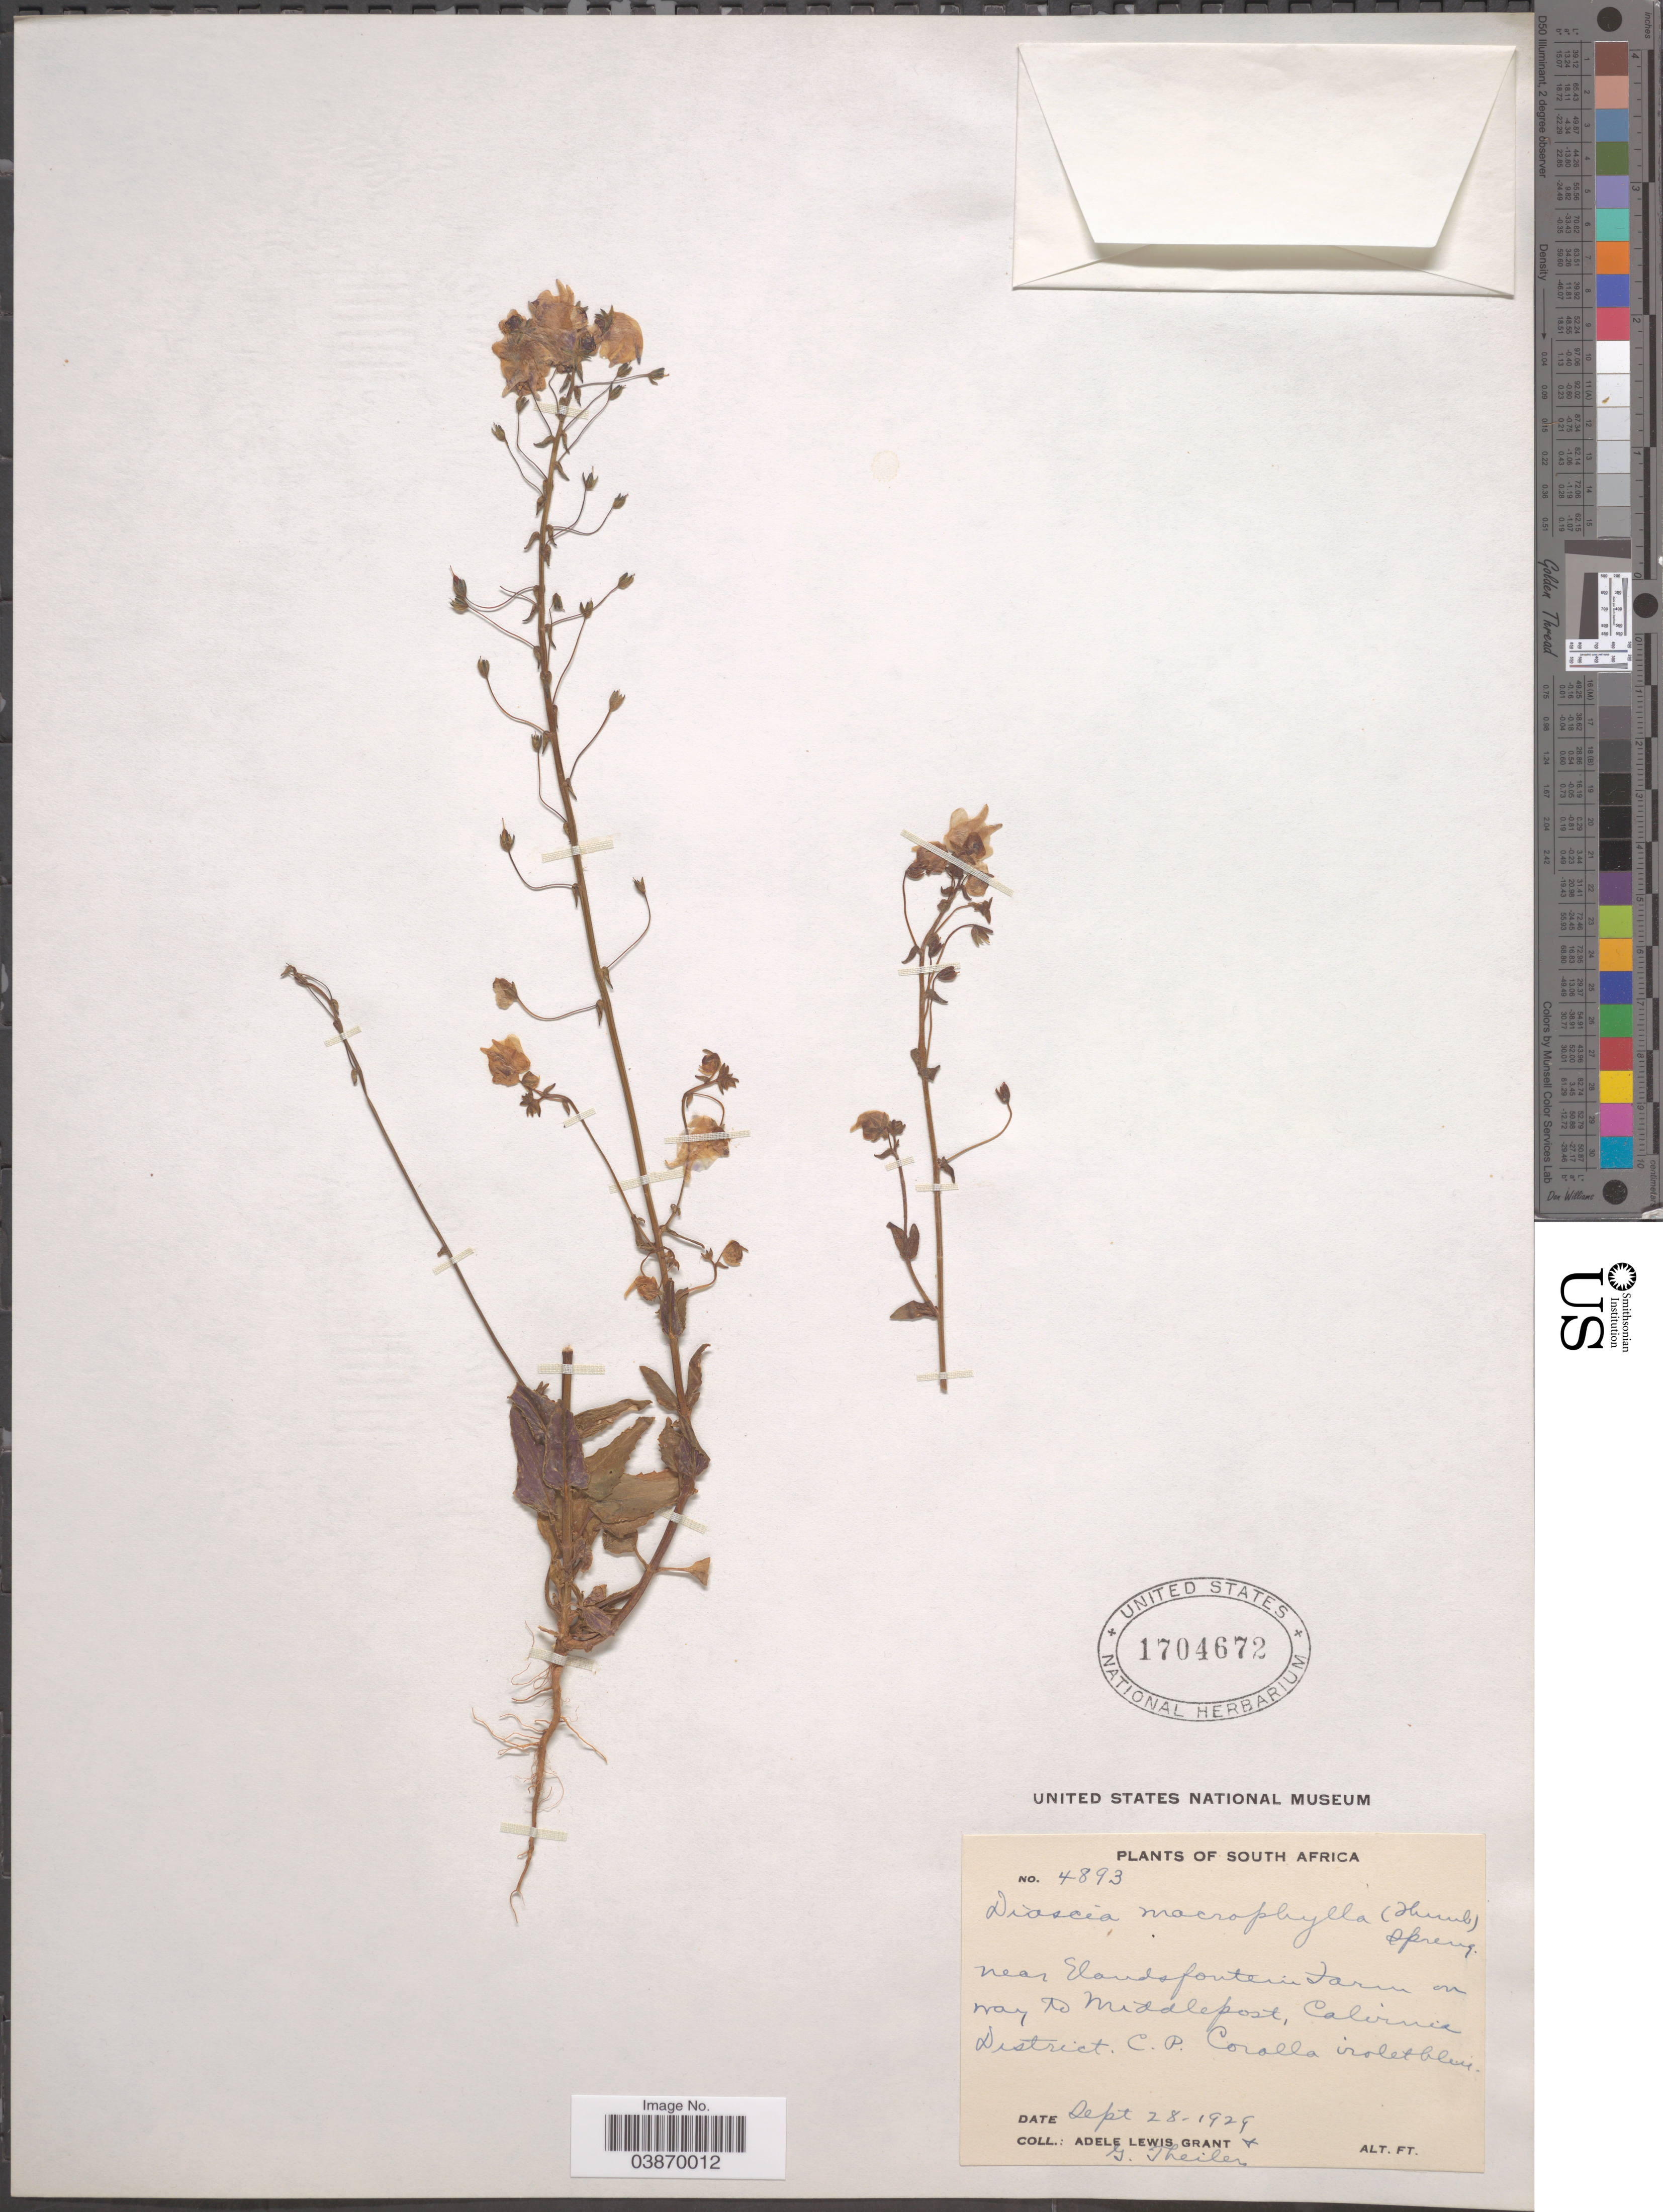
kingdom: Plantae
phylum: Tracheophyta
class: Magnoliopsida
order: Lamiales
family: Scrophulariaceae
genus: Diascia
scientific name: Diascia macrophylla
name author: (Thunb.) Spreng.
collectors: A. L. Grant & G. Theiler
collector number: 4893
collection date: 1929-09-28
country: South Africa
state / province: Northern Cape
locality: Near Elandsfontein Farm on way to Middlepost, Calvinia District.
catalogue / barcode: US 1704672